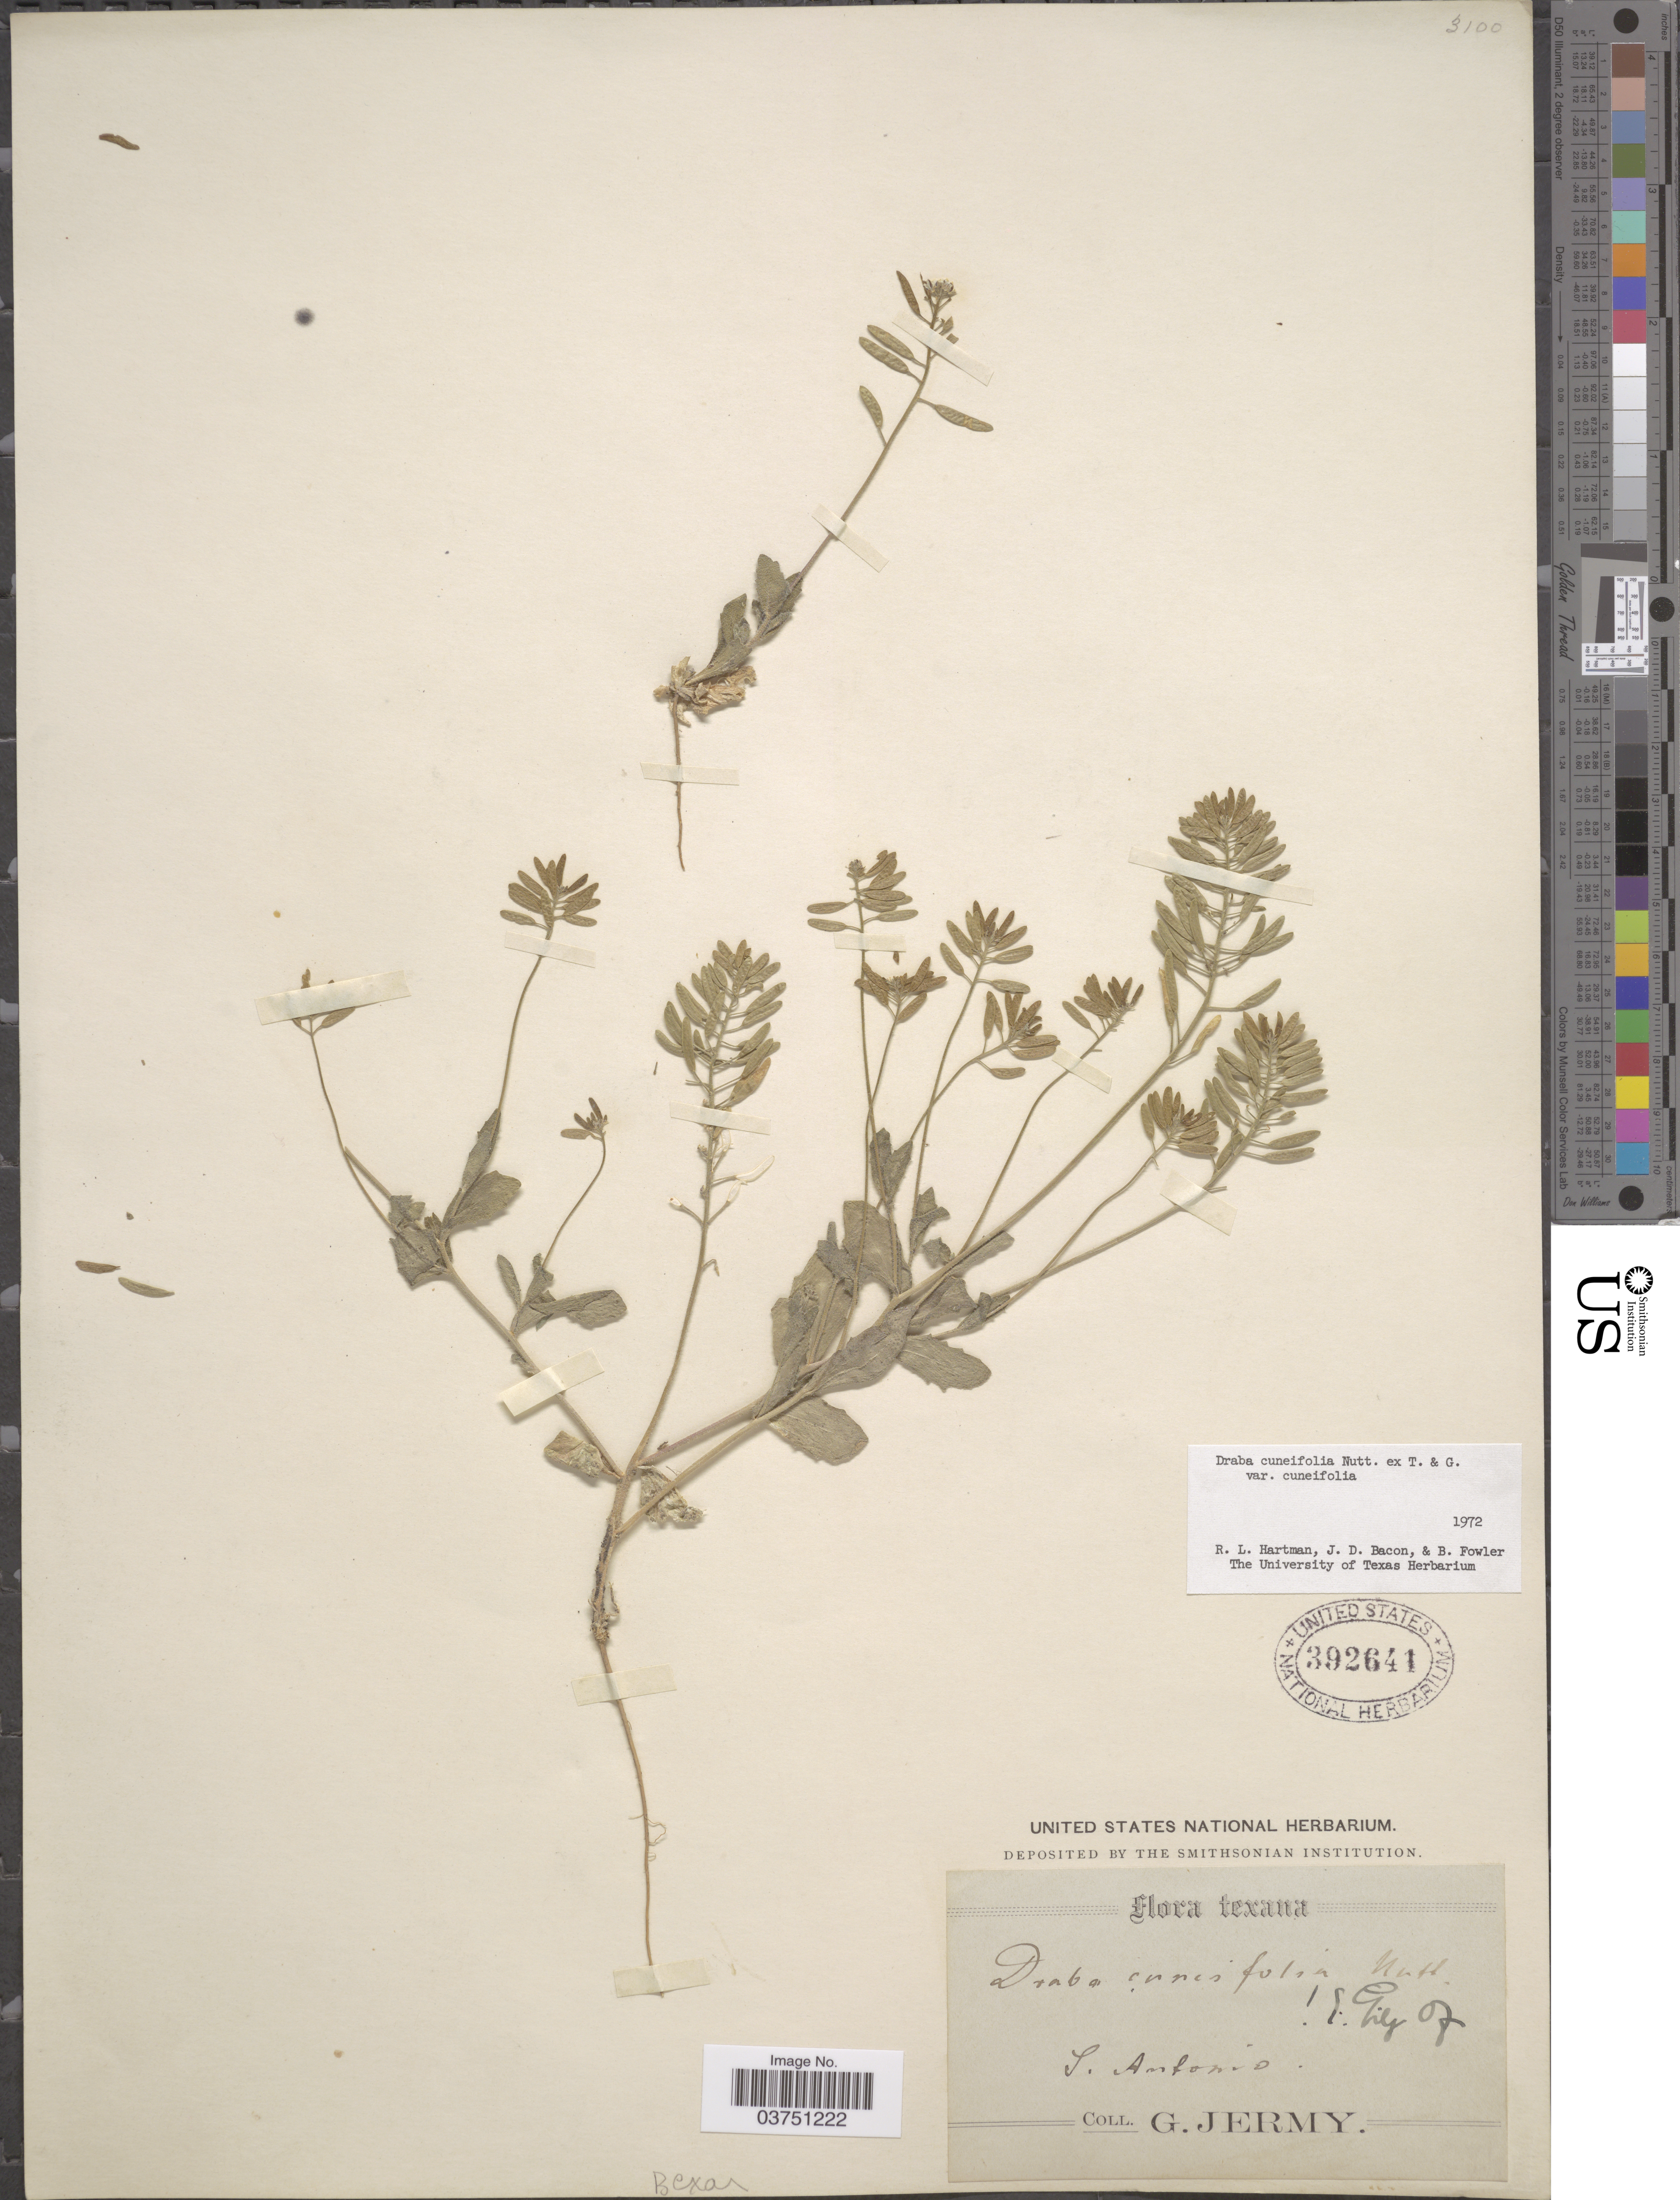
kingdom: Plantae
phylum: Tracheophyta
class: Magnoliopsida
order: Brassicales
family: Brassicaceae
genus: Draba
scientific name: Draba cuneifolia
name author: Nutt.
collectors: G. Jermy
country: United States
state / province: Texas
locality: S. Antonio. Bexar.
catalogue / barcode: US 392641